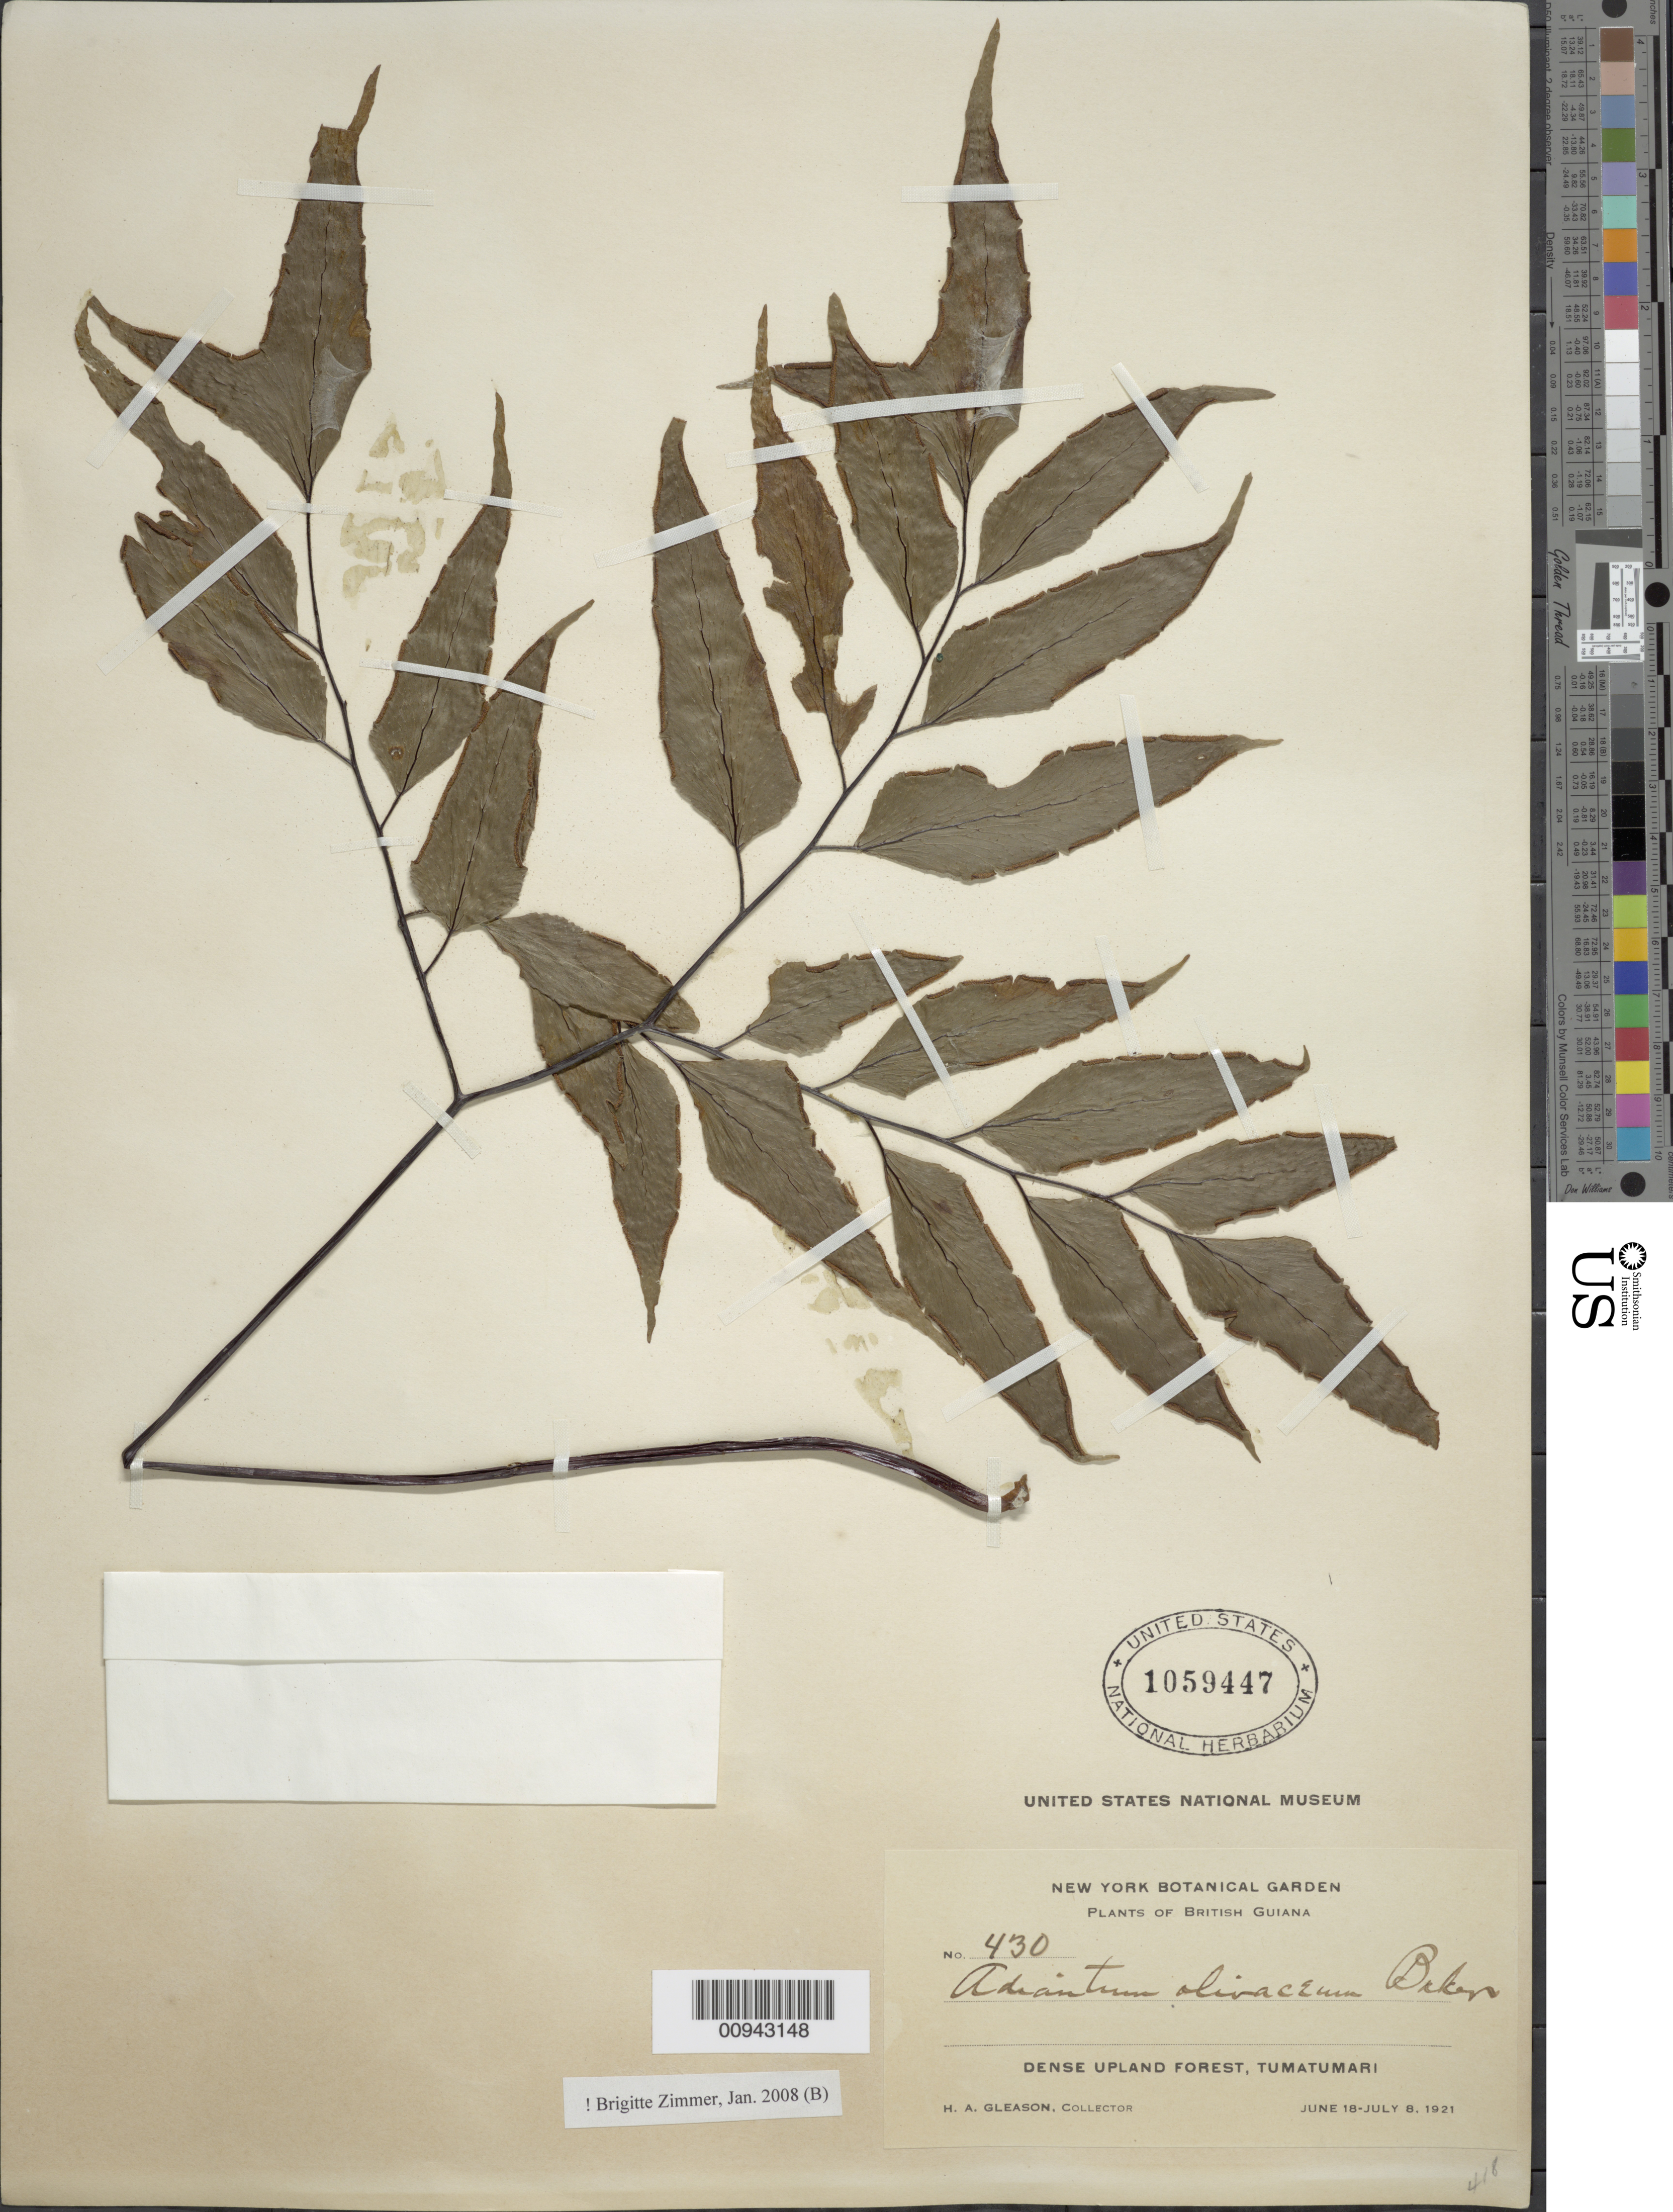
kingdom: Plantae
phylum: Tracheophyta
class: Polypodiopsida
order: Polypodiales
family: Pteridaceae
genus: Adiantum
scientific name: Adiantum olivaceum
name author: Baker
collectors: H. A. Gleason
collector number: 430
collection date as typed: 18-Jun-21 to 8-Jul-21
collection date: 1921-06-18/1921-07-08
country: Guyana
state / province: Potaro-Siparuni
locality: Tumatumari Village, Potaro R.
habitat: Dense upland forest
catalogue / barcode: US 1059447